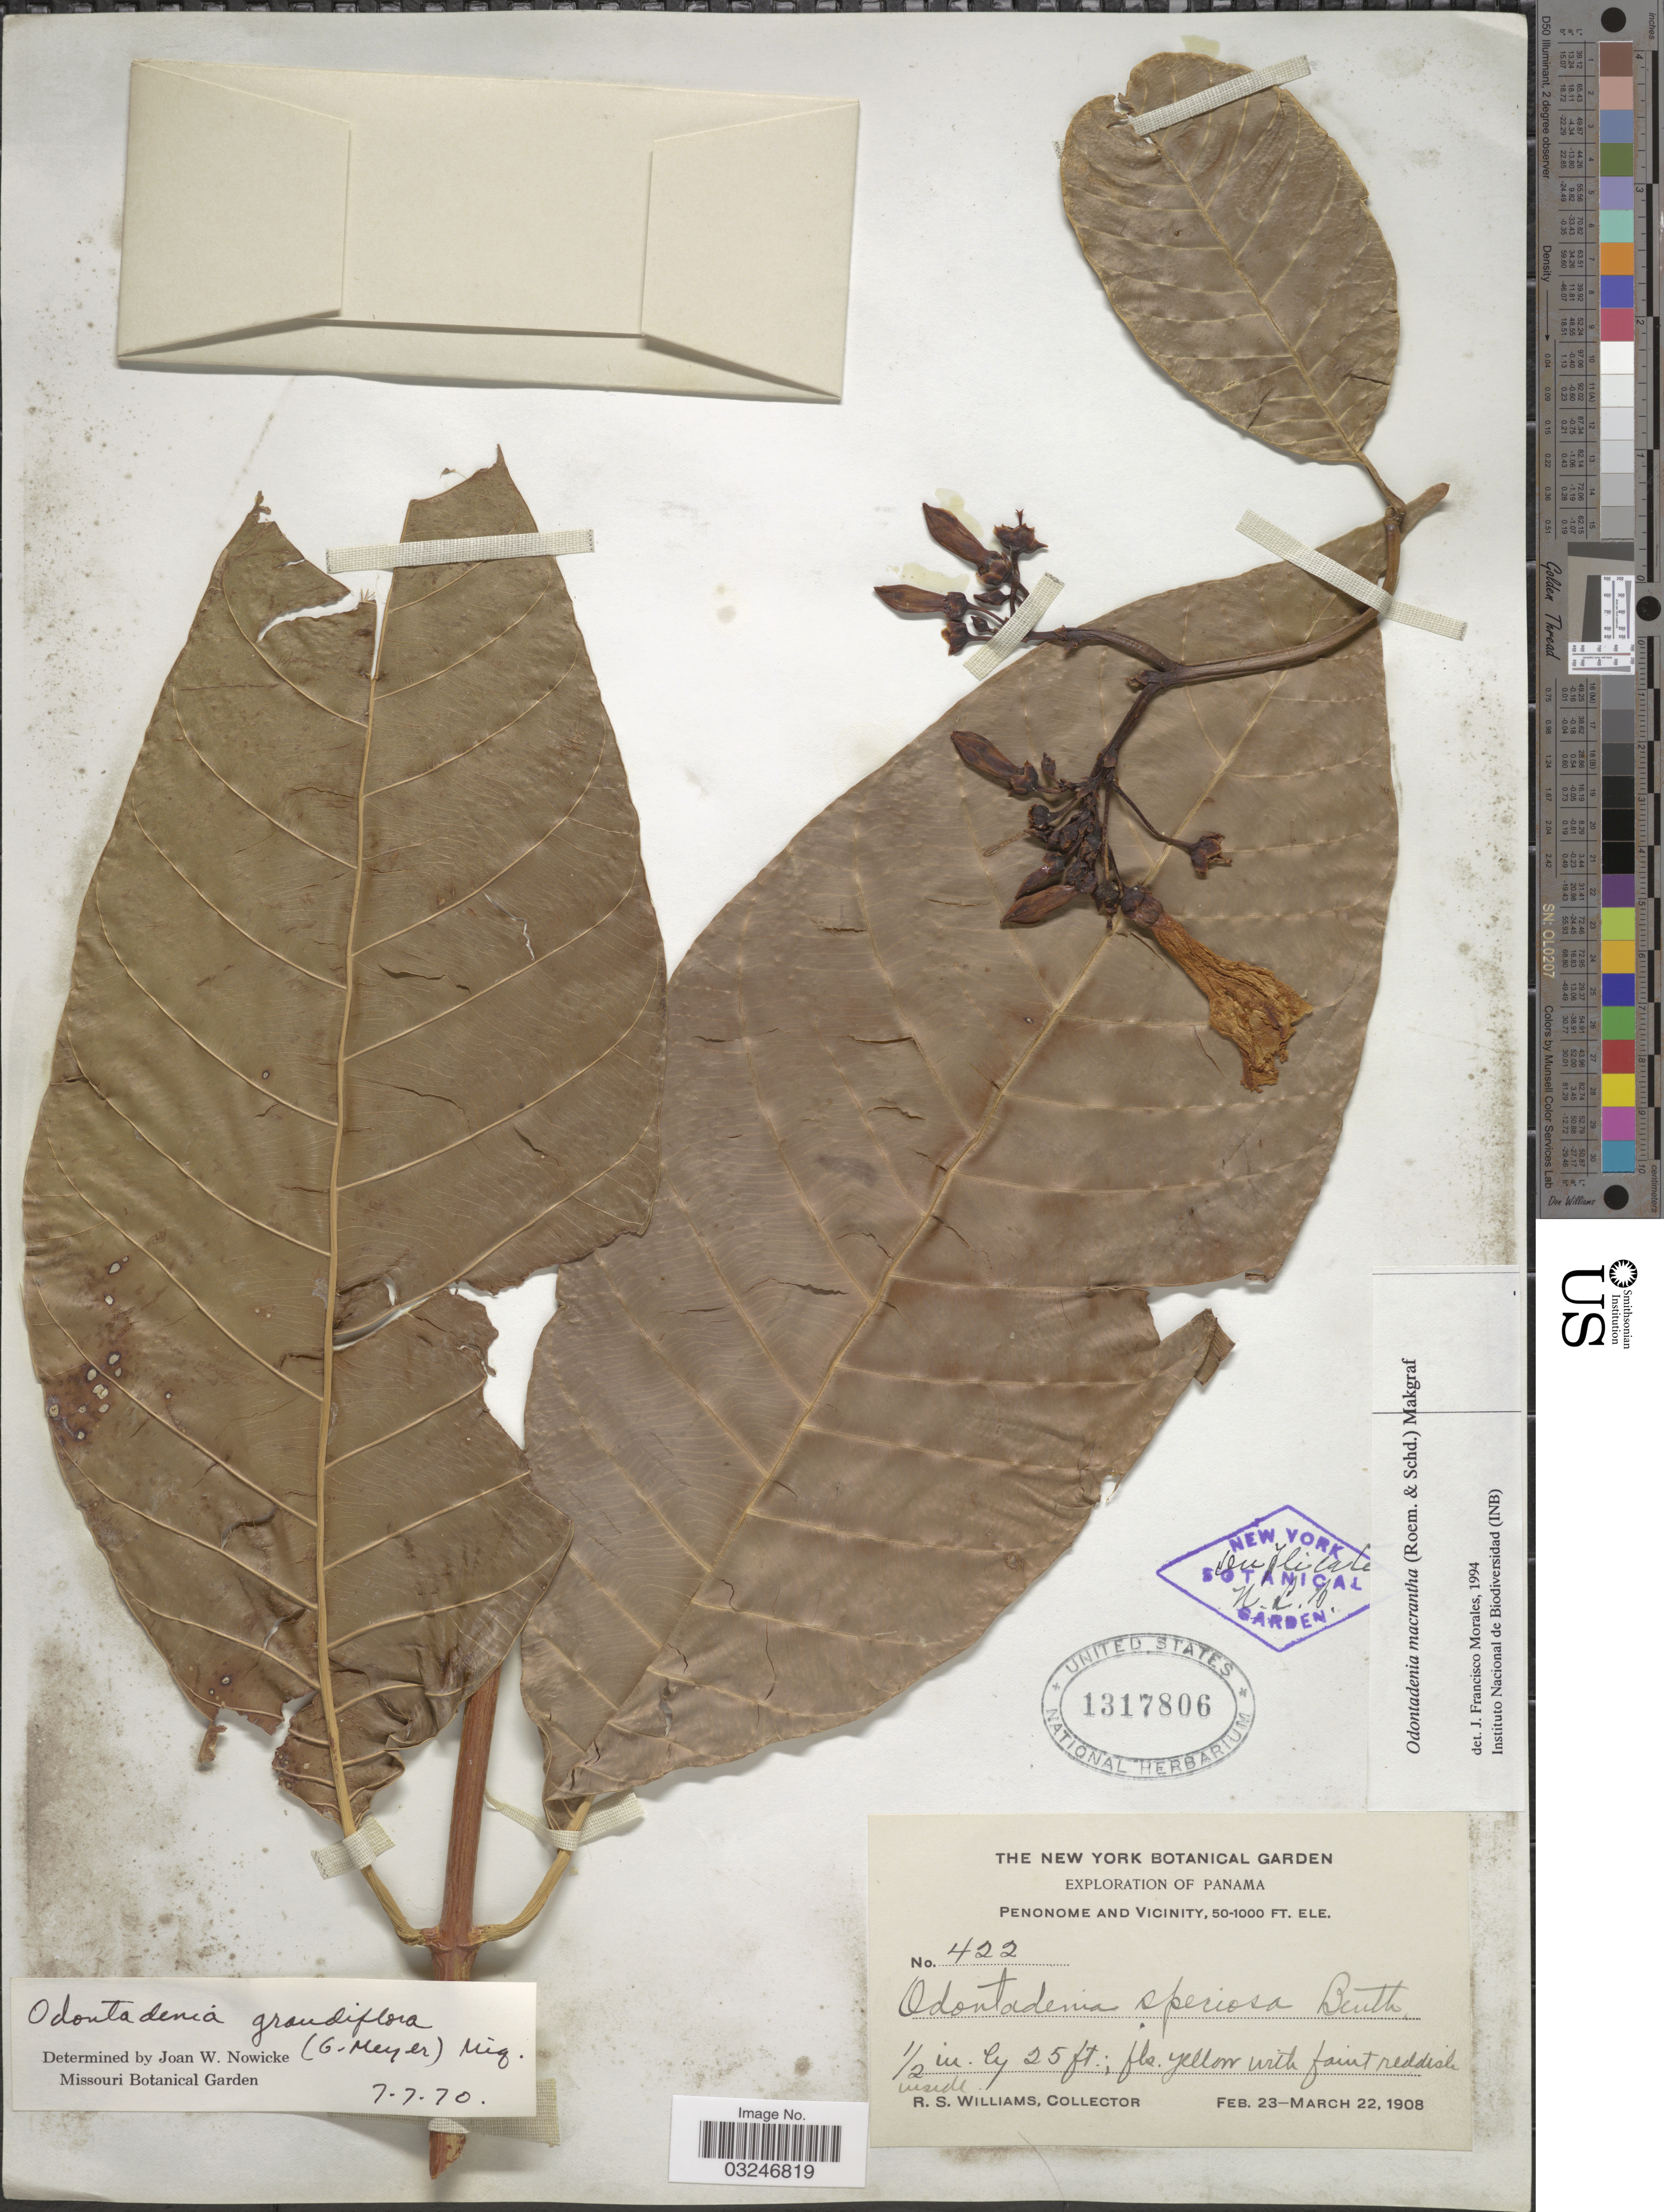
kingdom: Plantae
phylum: Tracheophyta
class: Magnoliopsida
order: Gentianales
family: Apocynaceae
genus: Odontadenia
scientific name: Odontadenia macrantha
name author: (Roem. & Schult.) Markgr.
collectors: R. S. Williams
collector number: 422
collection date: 1908-02-23/1908-03-22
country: Panama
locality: Penonome and Vicinity.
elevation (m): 15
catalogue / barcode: US 1317806